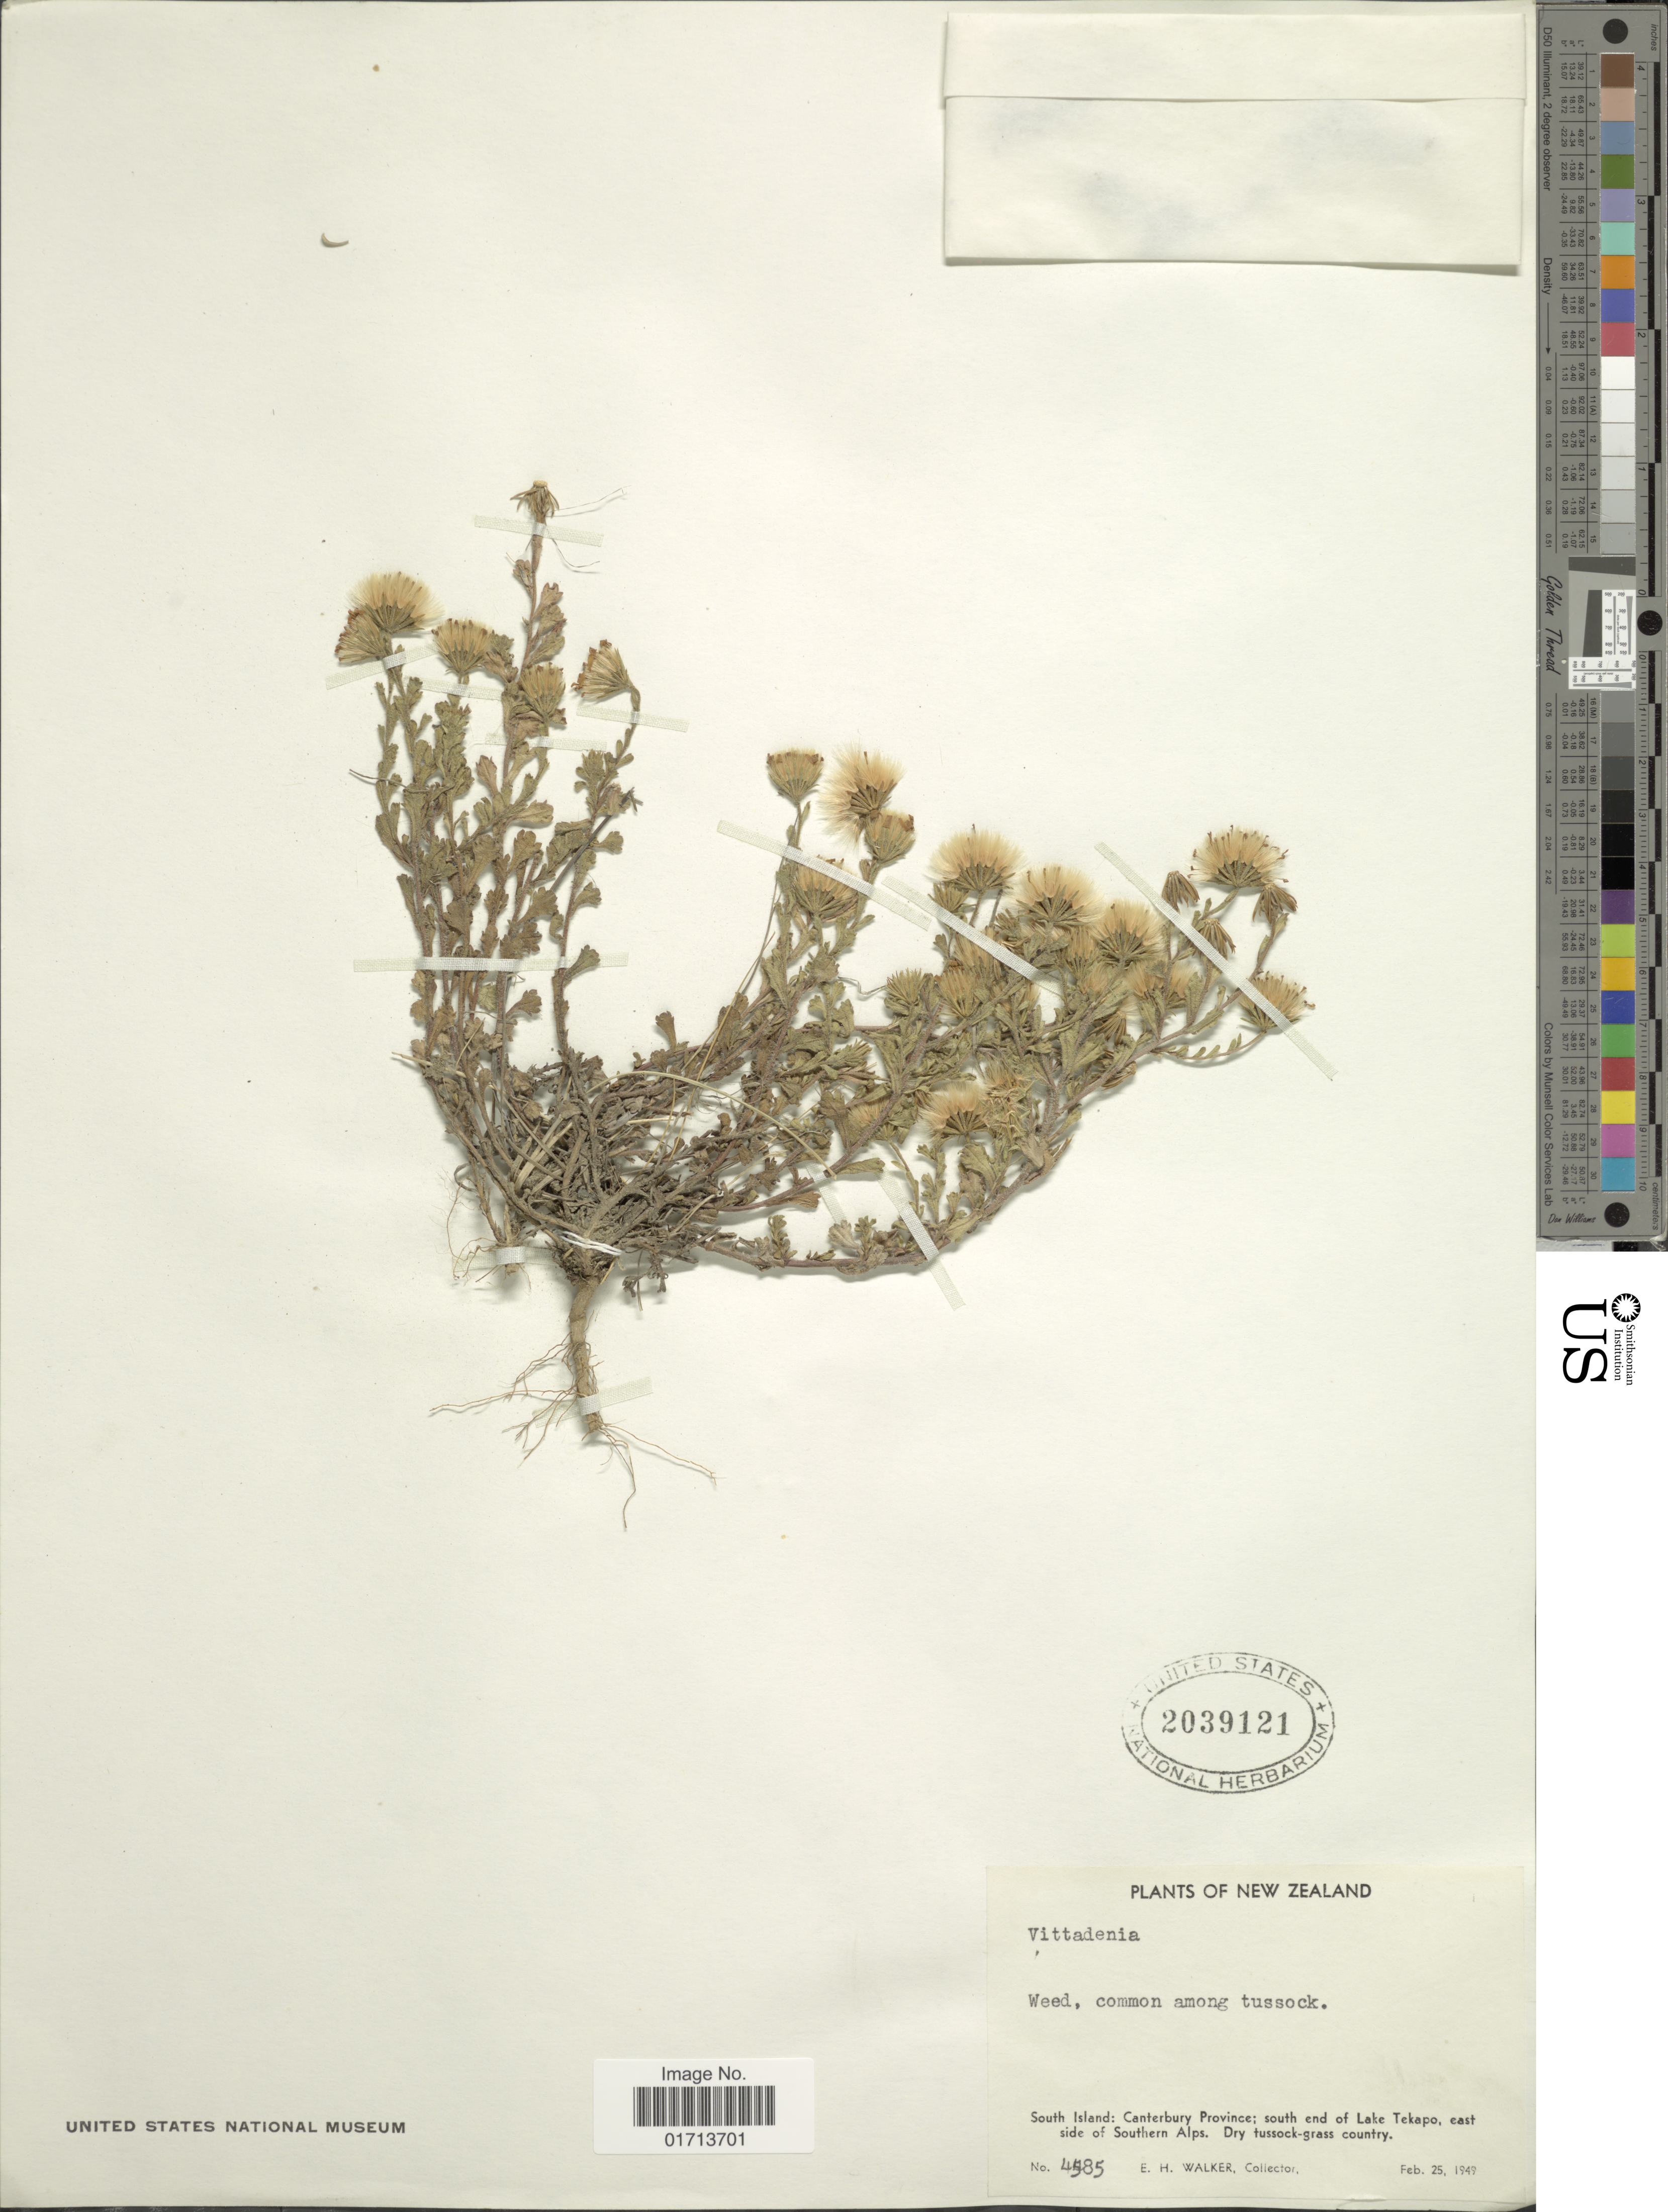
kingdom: Plantae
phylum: Tracheophyta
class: Magnoliopsida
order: Asterales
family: Asteraceae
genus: Vittadinia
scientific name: Vittadinia sp.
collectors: E. H. Walker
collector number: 4585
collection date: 1949-02-25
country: New Zealand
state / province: Canterbury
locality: South Island: Canterbury Province; south end Lake Tekapo, east side of Southern Alps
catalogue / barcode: US 2039121